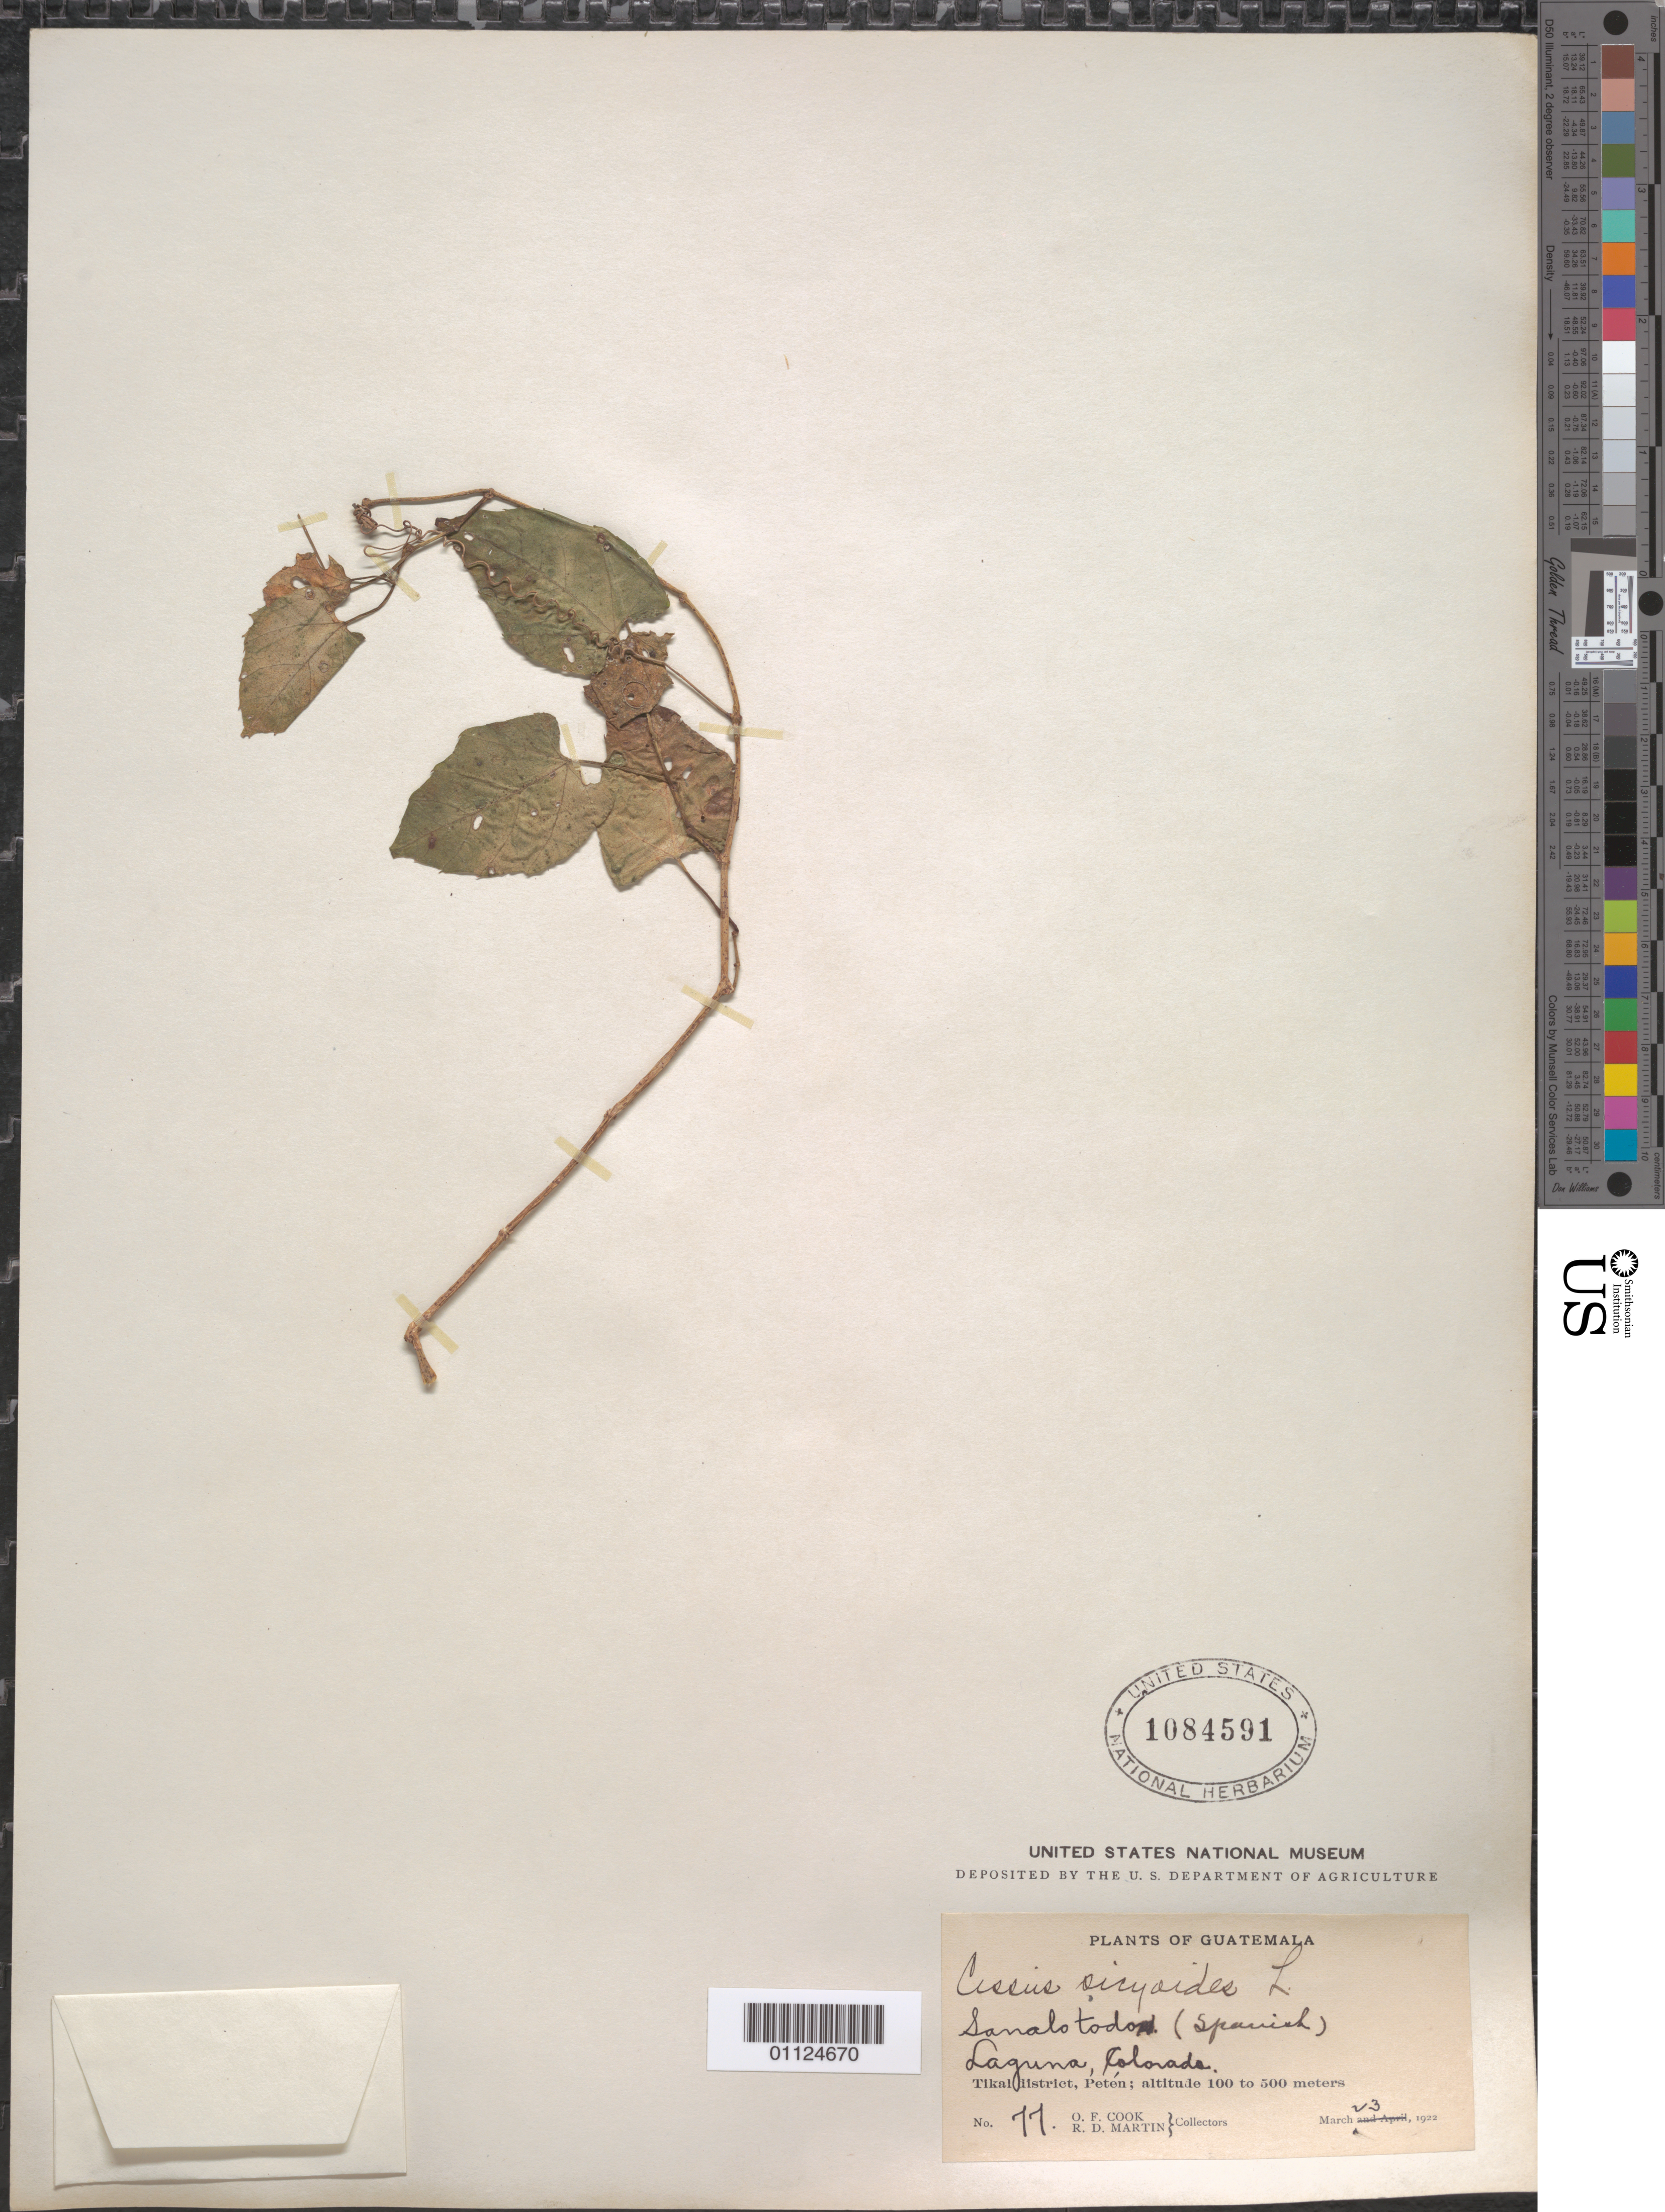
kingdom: Plantae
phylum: Tracheophyta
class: Magnoliopsida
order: Vitales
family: Vitaceae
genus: Cissus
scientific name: Cissus verticillata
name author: (L.) Nicolson & C.E. Jarvis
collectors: O. F. Cook & R. D. Martin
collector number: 11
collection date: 1922-03-23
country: Guatemala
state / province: Izabal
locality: Tikal. Colorado de la Laguna.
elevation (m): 100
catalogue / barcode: US 1084591